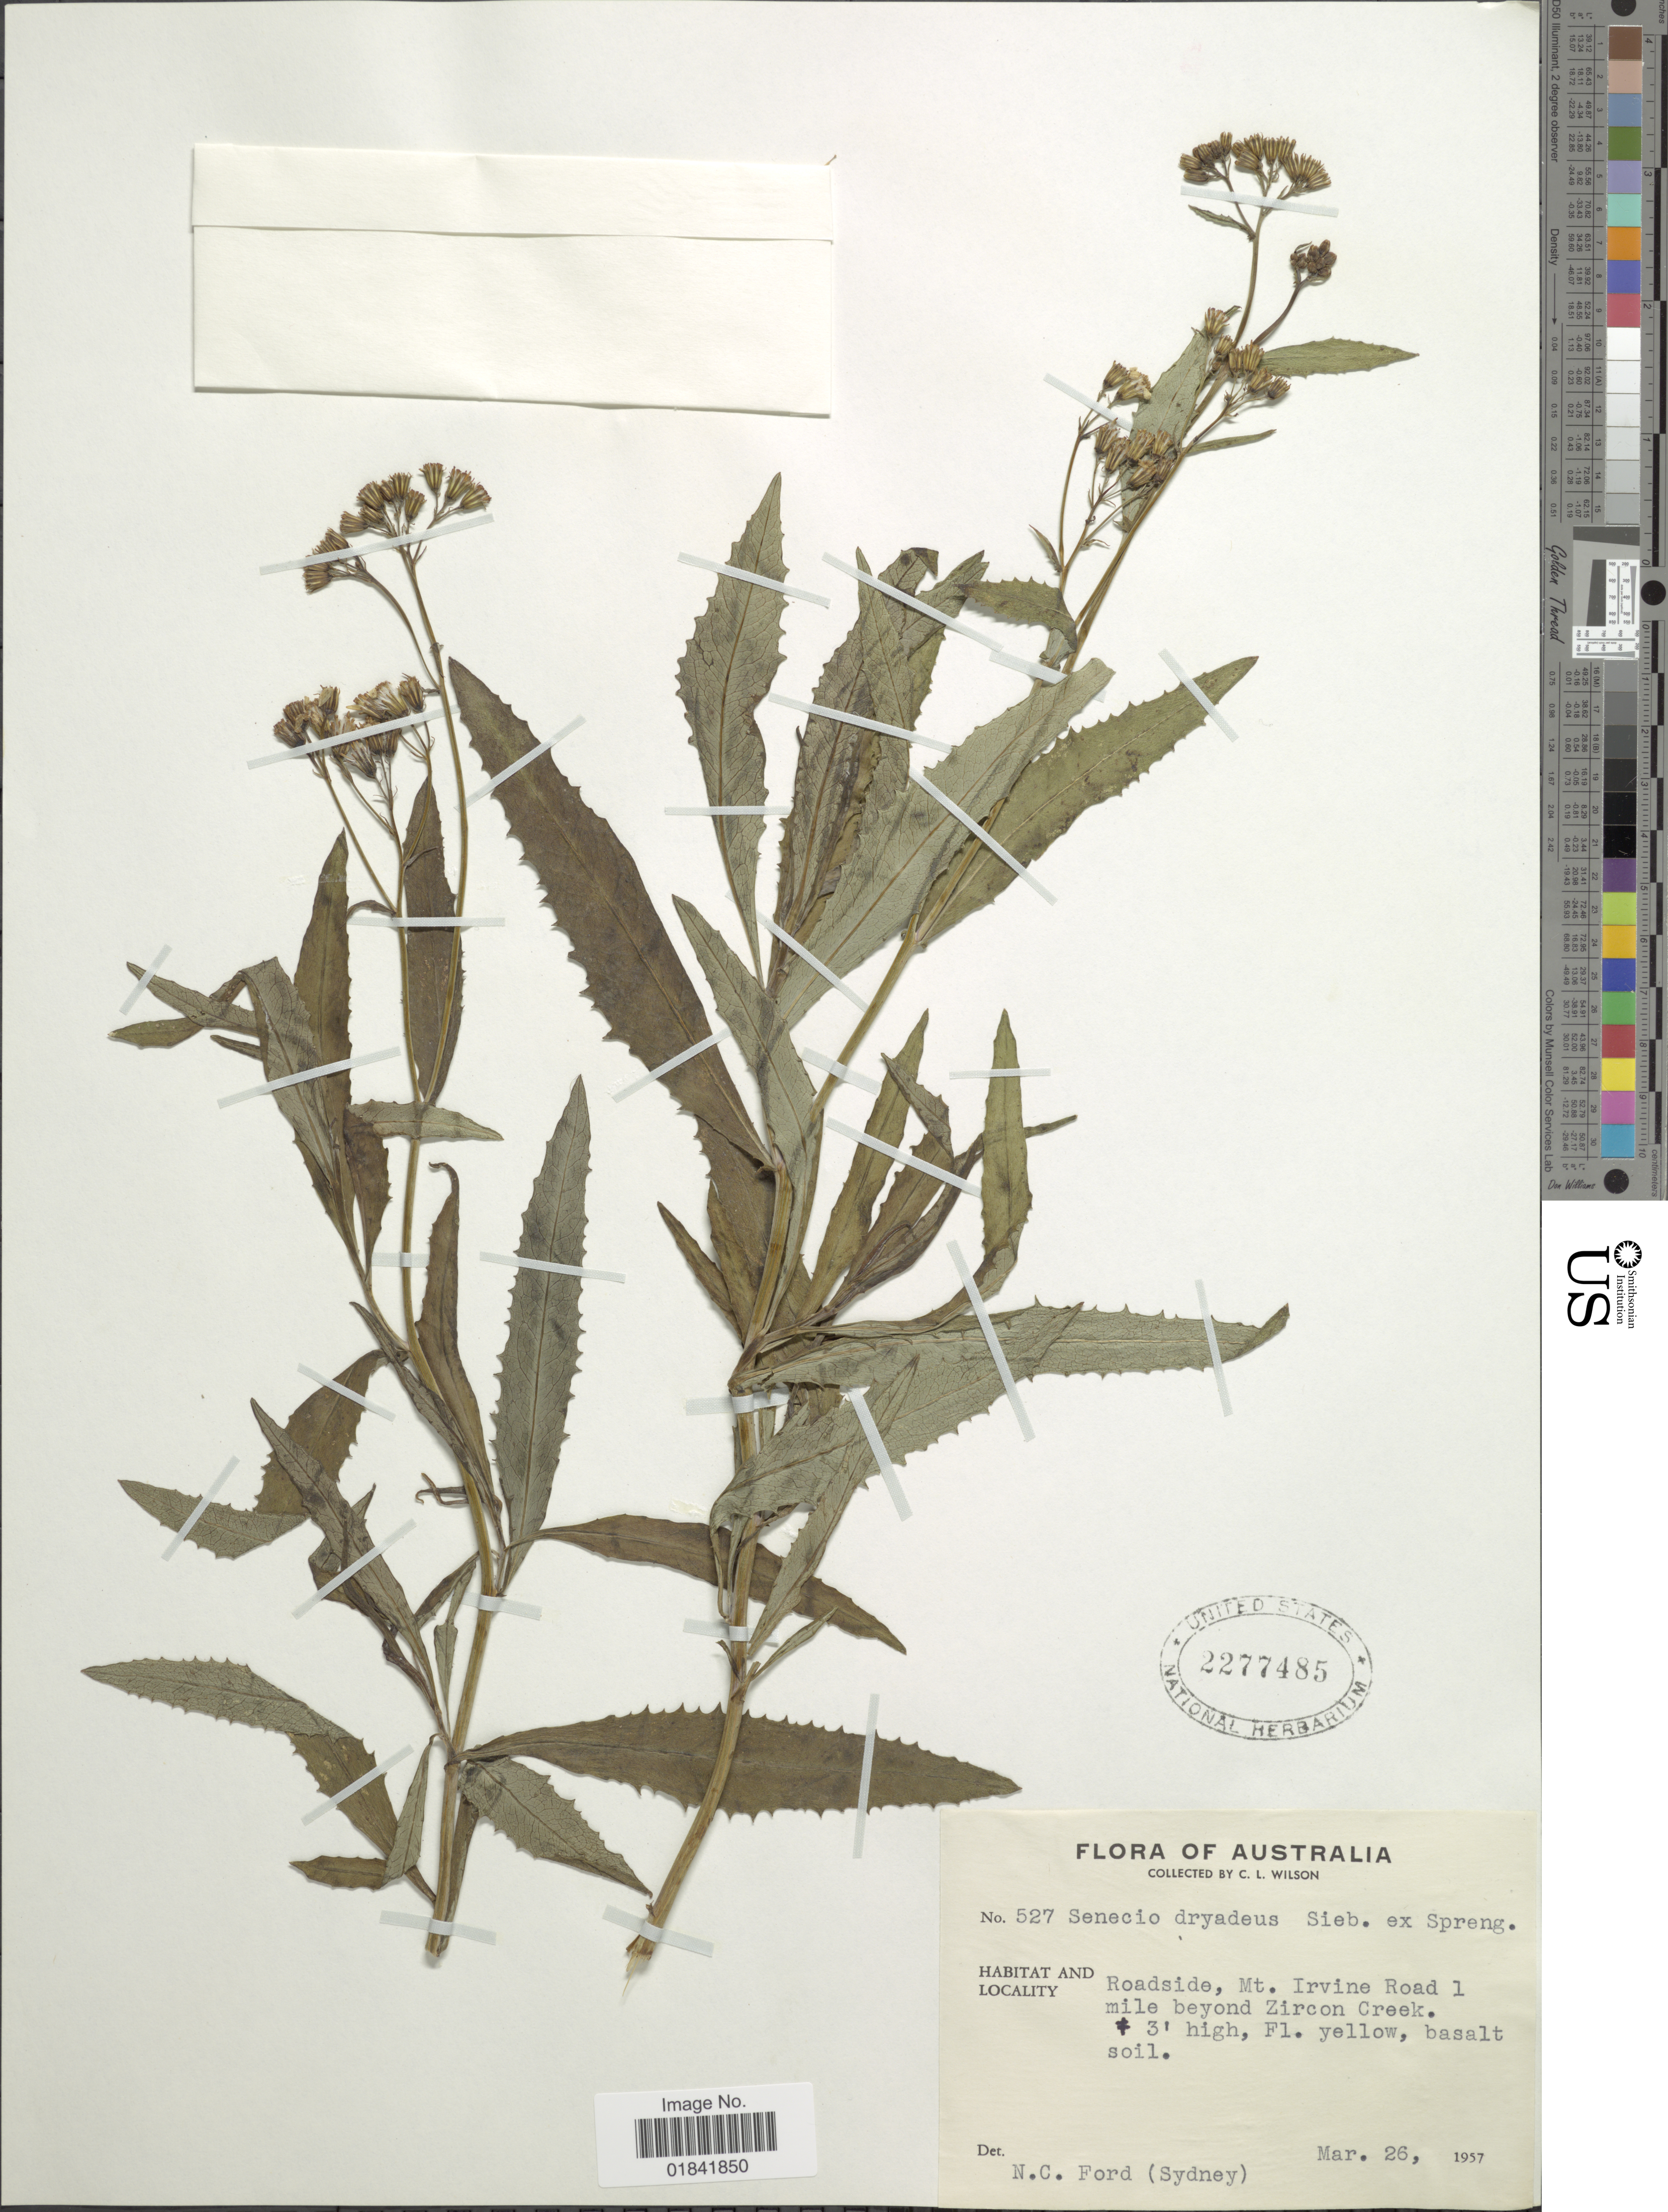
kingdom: Plantae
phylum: Tracheophyta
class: Magnoliopsida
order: Asterales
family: Asteraceae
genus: Senecio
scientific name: Senecio linearifolius var. denticulatus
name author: I. Thomps.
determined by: Strong, Mark T., (BOT), Smithsonian Institution - National Museum of Natural History (UNITED STATES)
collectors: C. L. Wilson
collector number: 527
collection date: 1957-03-26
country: Australia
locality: Mt. Irvine Road 1 mile beyond Zircon Creek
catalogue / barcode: US 2277485